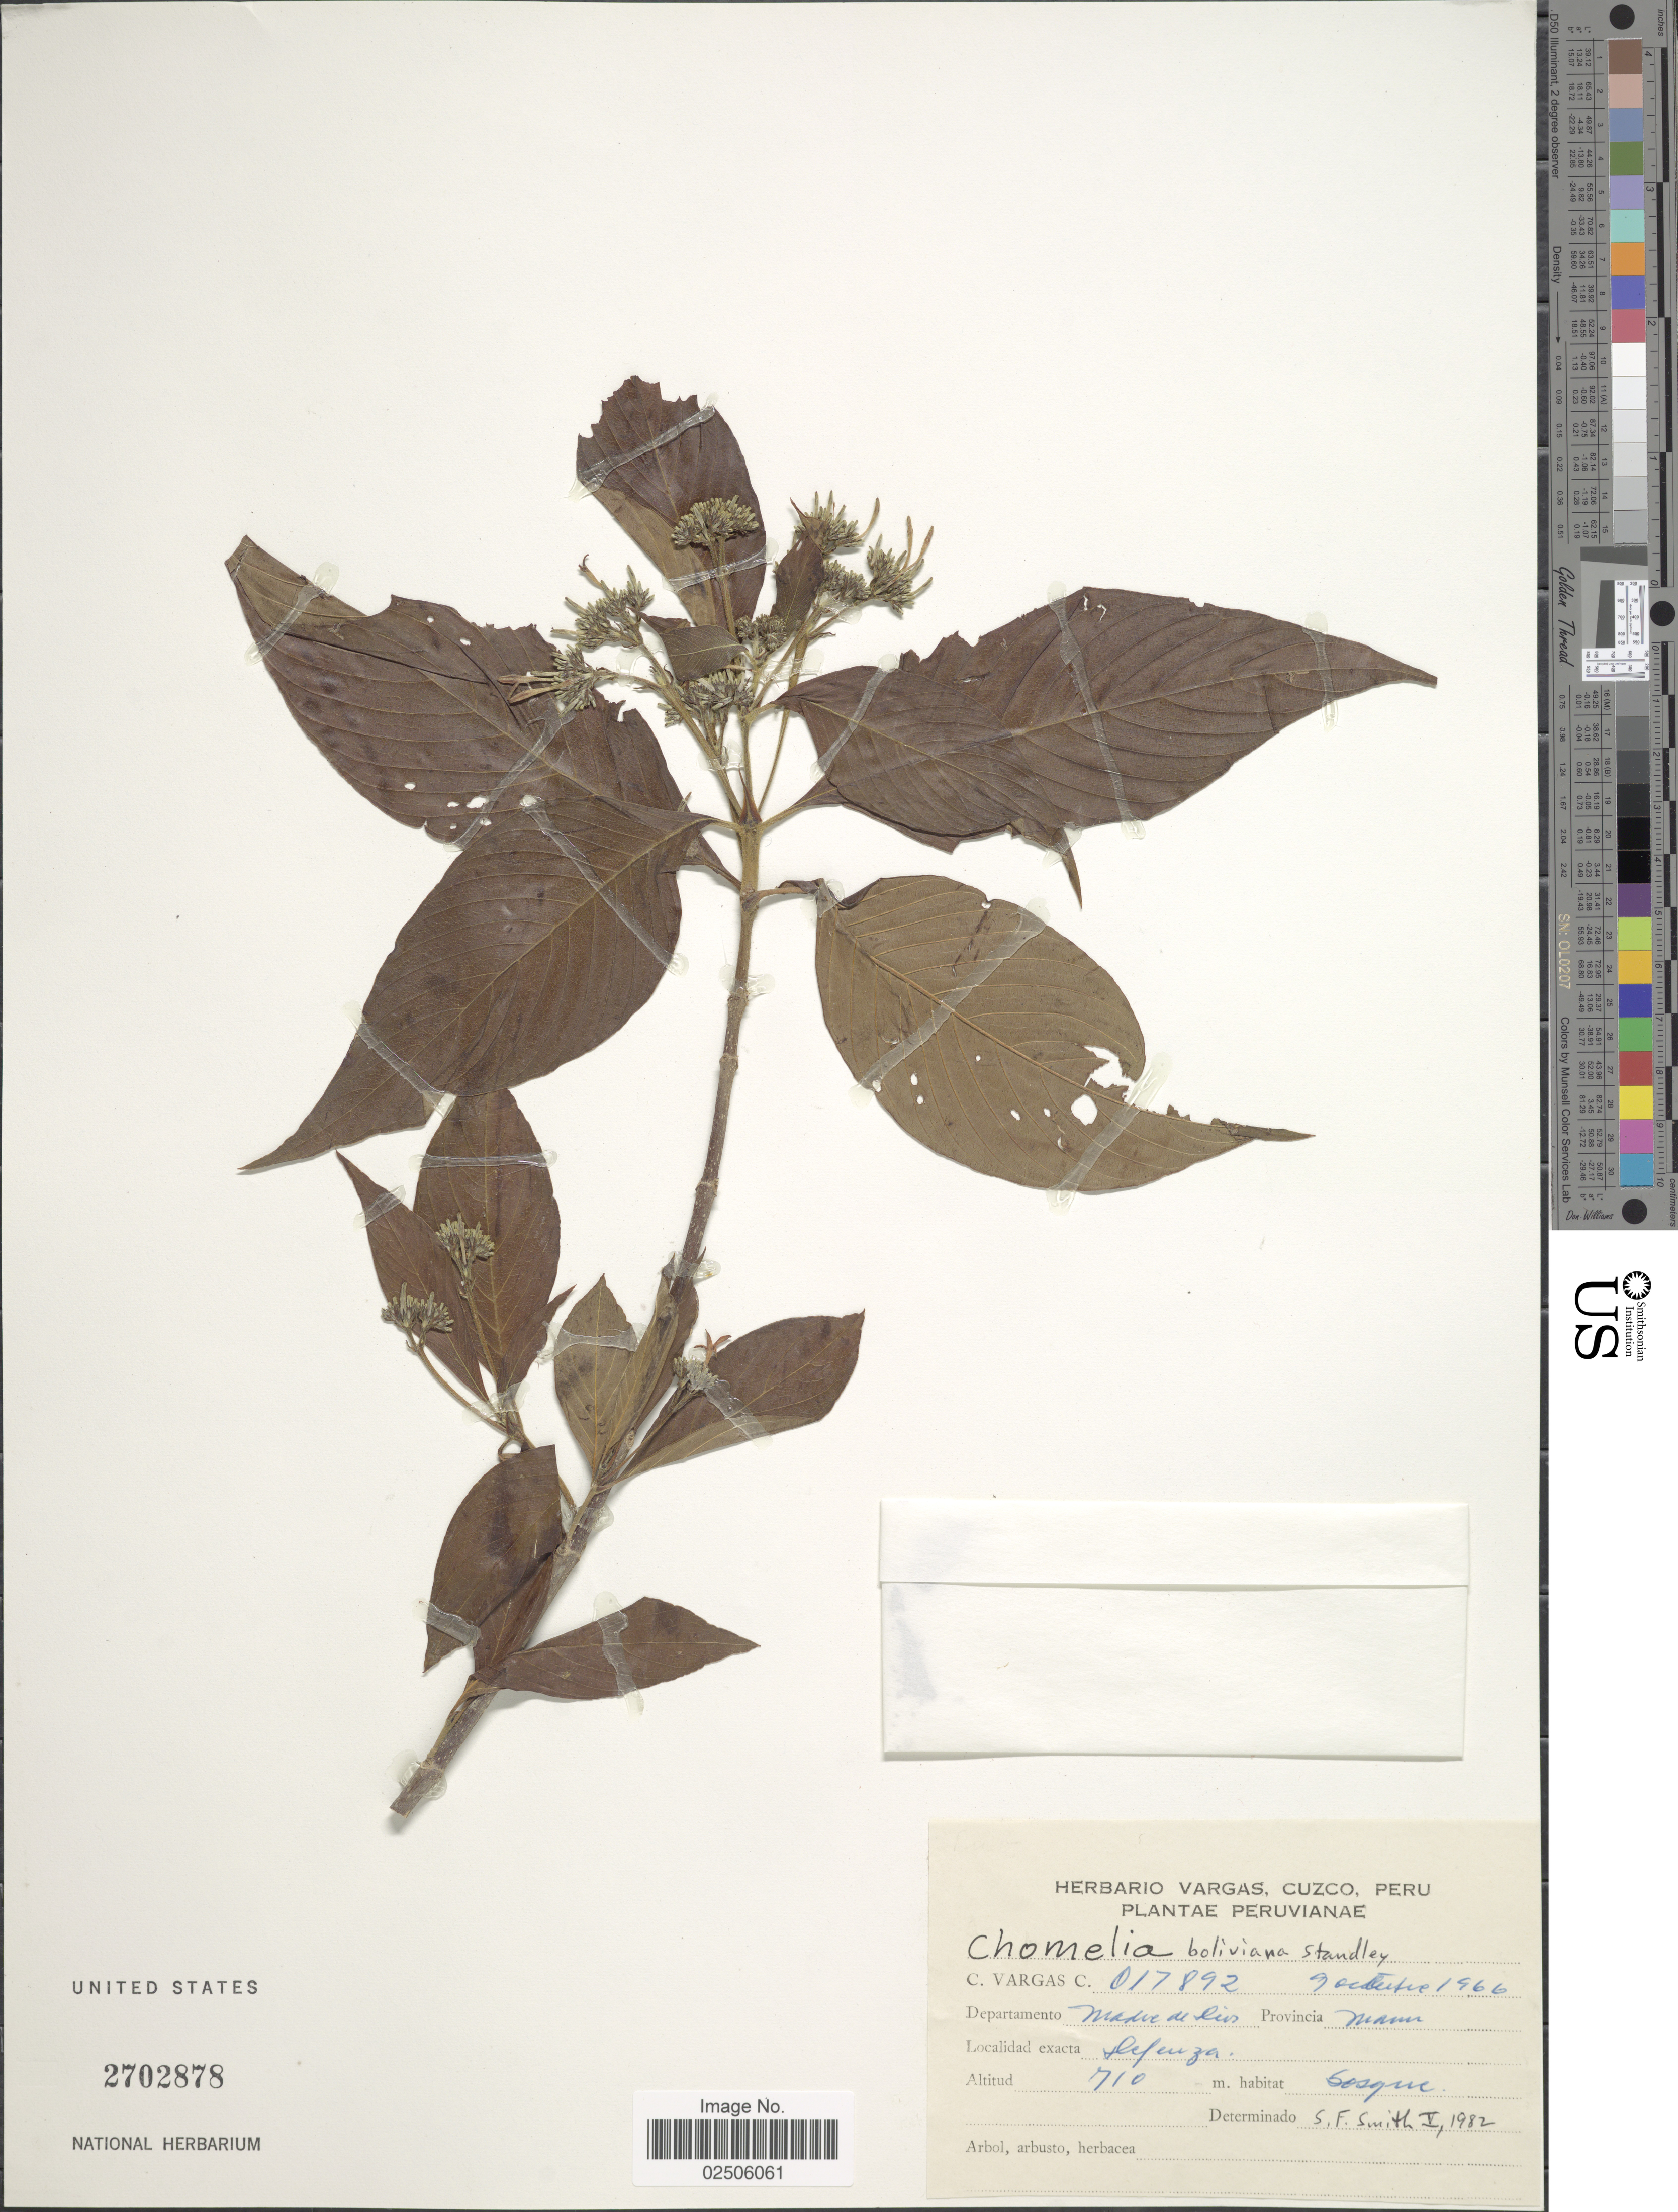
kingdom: Plantae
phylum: Tracheophyta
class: Magnoliopsida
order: Gentianales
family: Rubiaceae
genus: Chomelia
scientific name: Chomelia boliviana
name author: Standl.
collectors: C. Vargas Calderón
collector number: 017892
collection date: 1966-10-09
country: Peru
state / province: Madre de Dios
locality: Provincia Manu, Defeuza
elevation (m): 710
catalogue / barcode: US 2702878